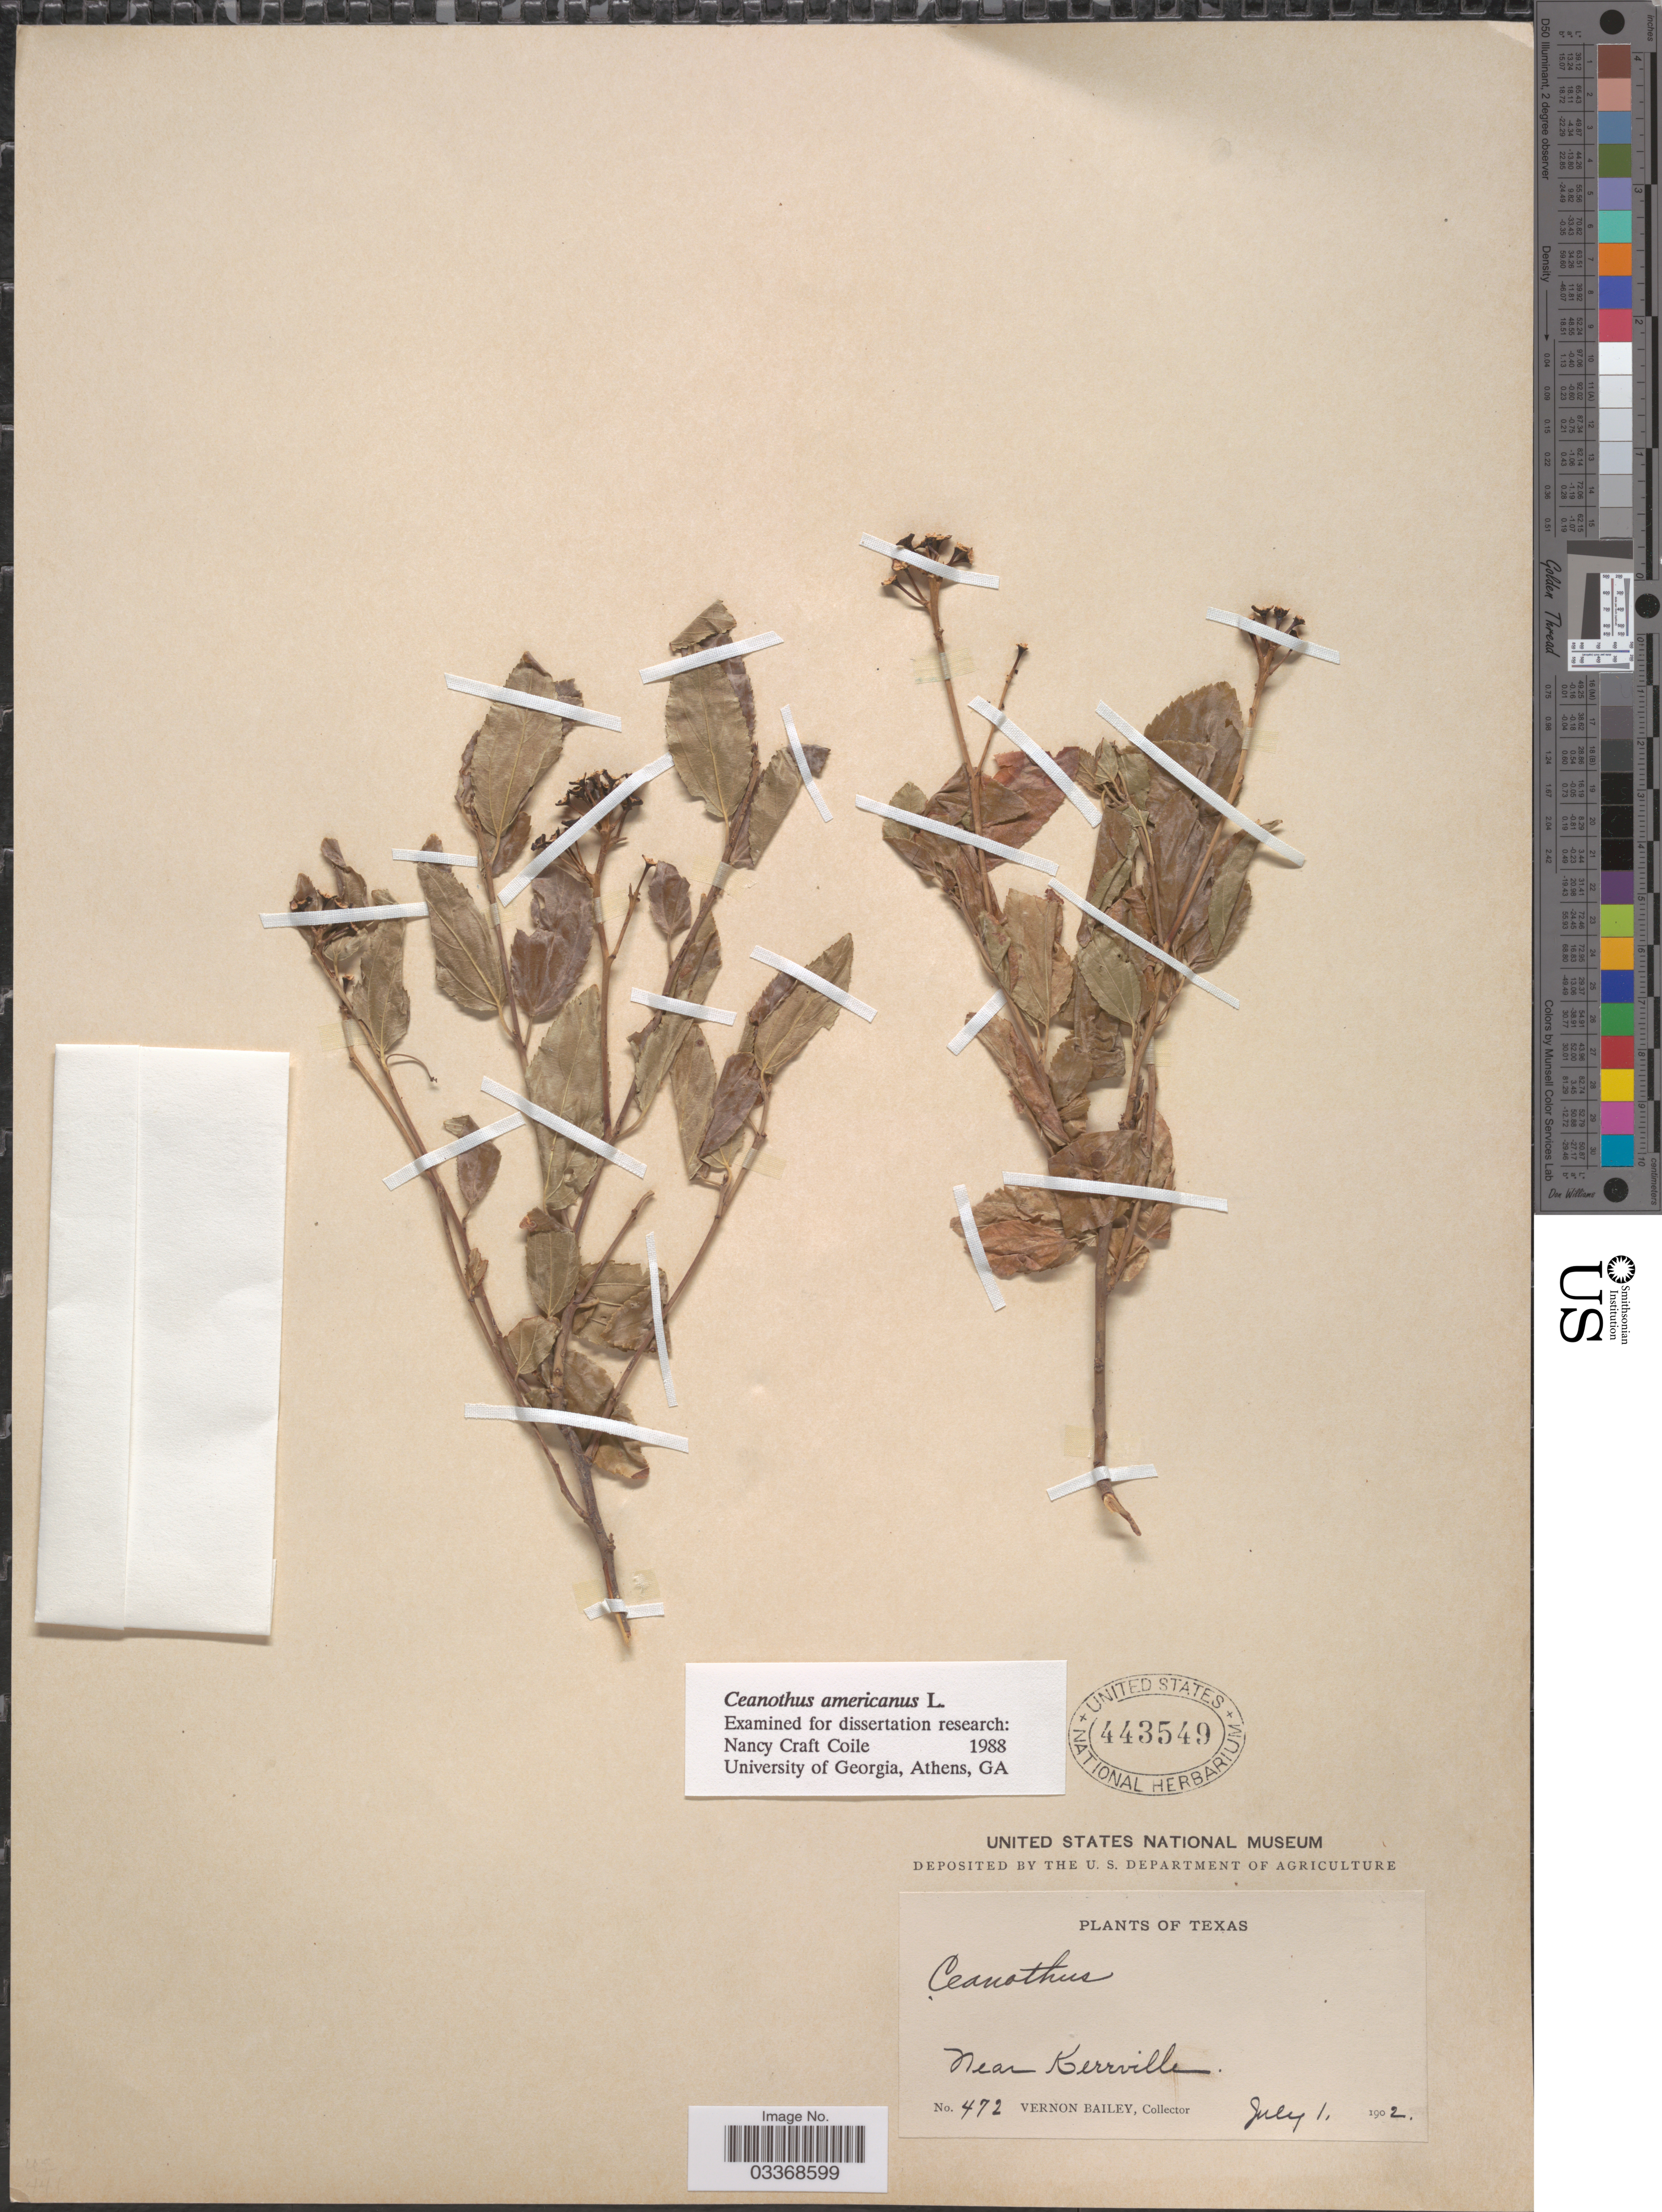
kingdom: Plantae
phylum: Tracheophyta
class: Magnoliopsida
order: Rosales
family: Rhamnaceae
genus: Ceanothus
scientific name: Ceanothus americanus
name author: L.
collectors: V. O. Bailey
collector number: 472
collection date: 1902-07-01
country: United States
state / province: Texas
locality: Near Kerrville.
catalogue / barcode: US 443549